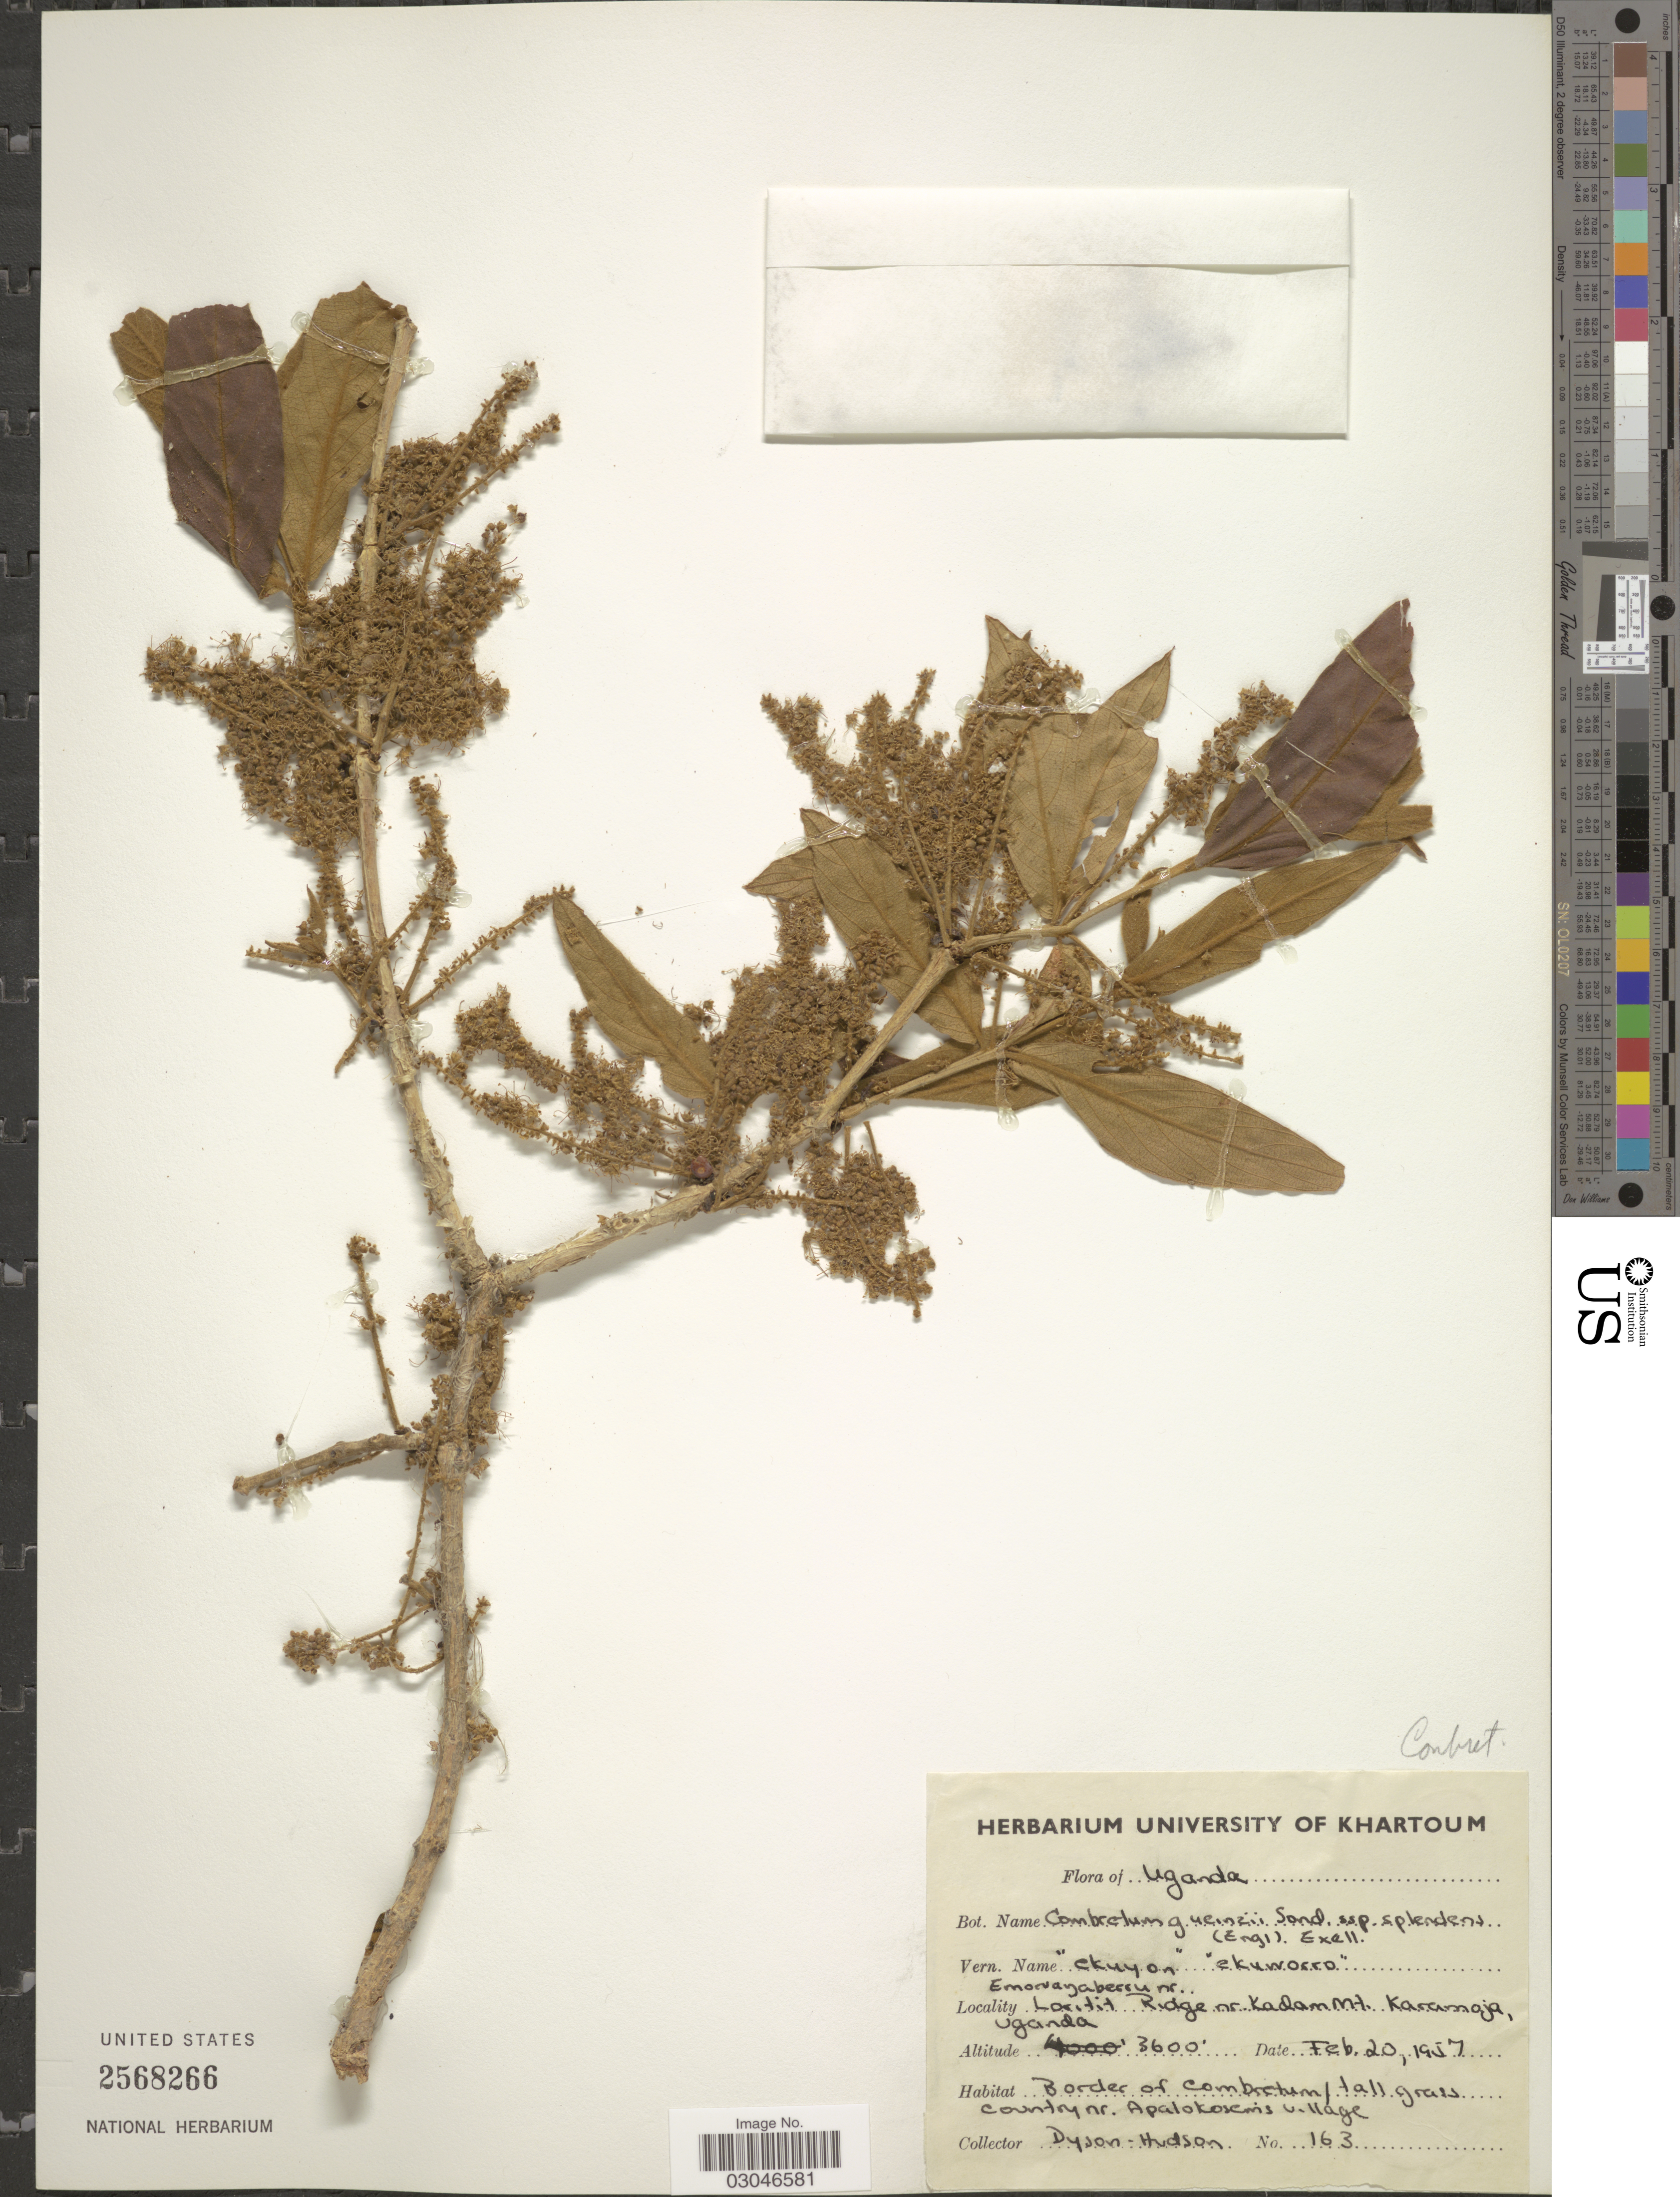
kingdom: Plantae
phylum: Tracheophyta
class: Magnoliopsida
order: Myrtales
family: Combretaceae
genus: Combretum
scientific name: Combretum gueinzii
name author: Sond.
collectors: Dyson-Hudson, --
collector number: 163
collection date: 1957-02-20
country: Uganda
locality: Loriti Ridge nr Kadam Mt. Karamoja.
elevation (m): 1097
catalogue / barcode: US 2568266